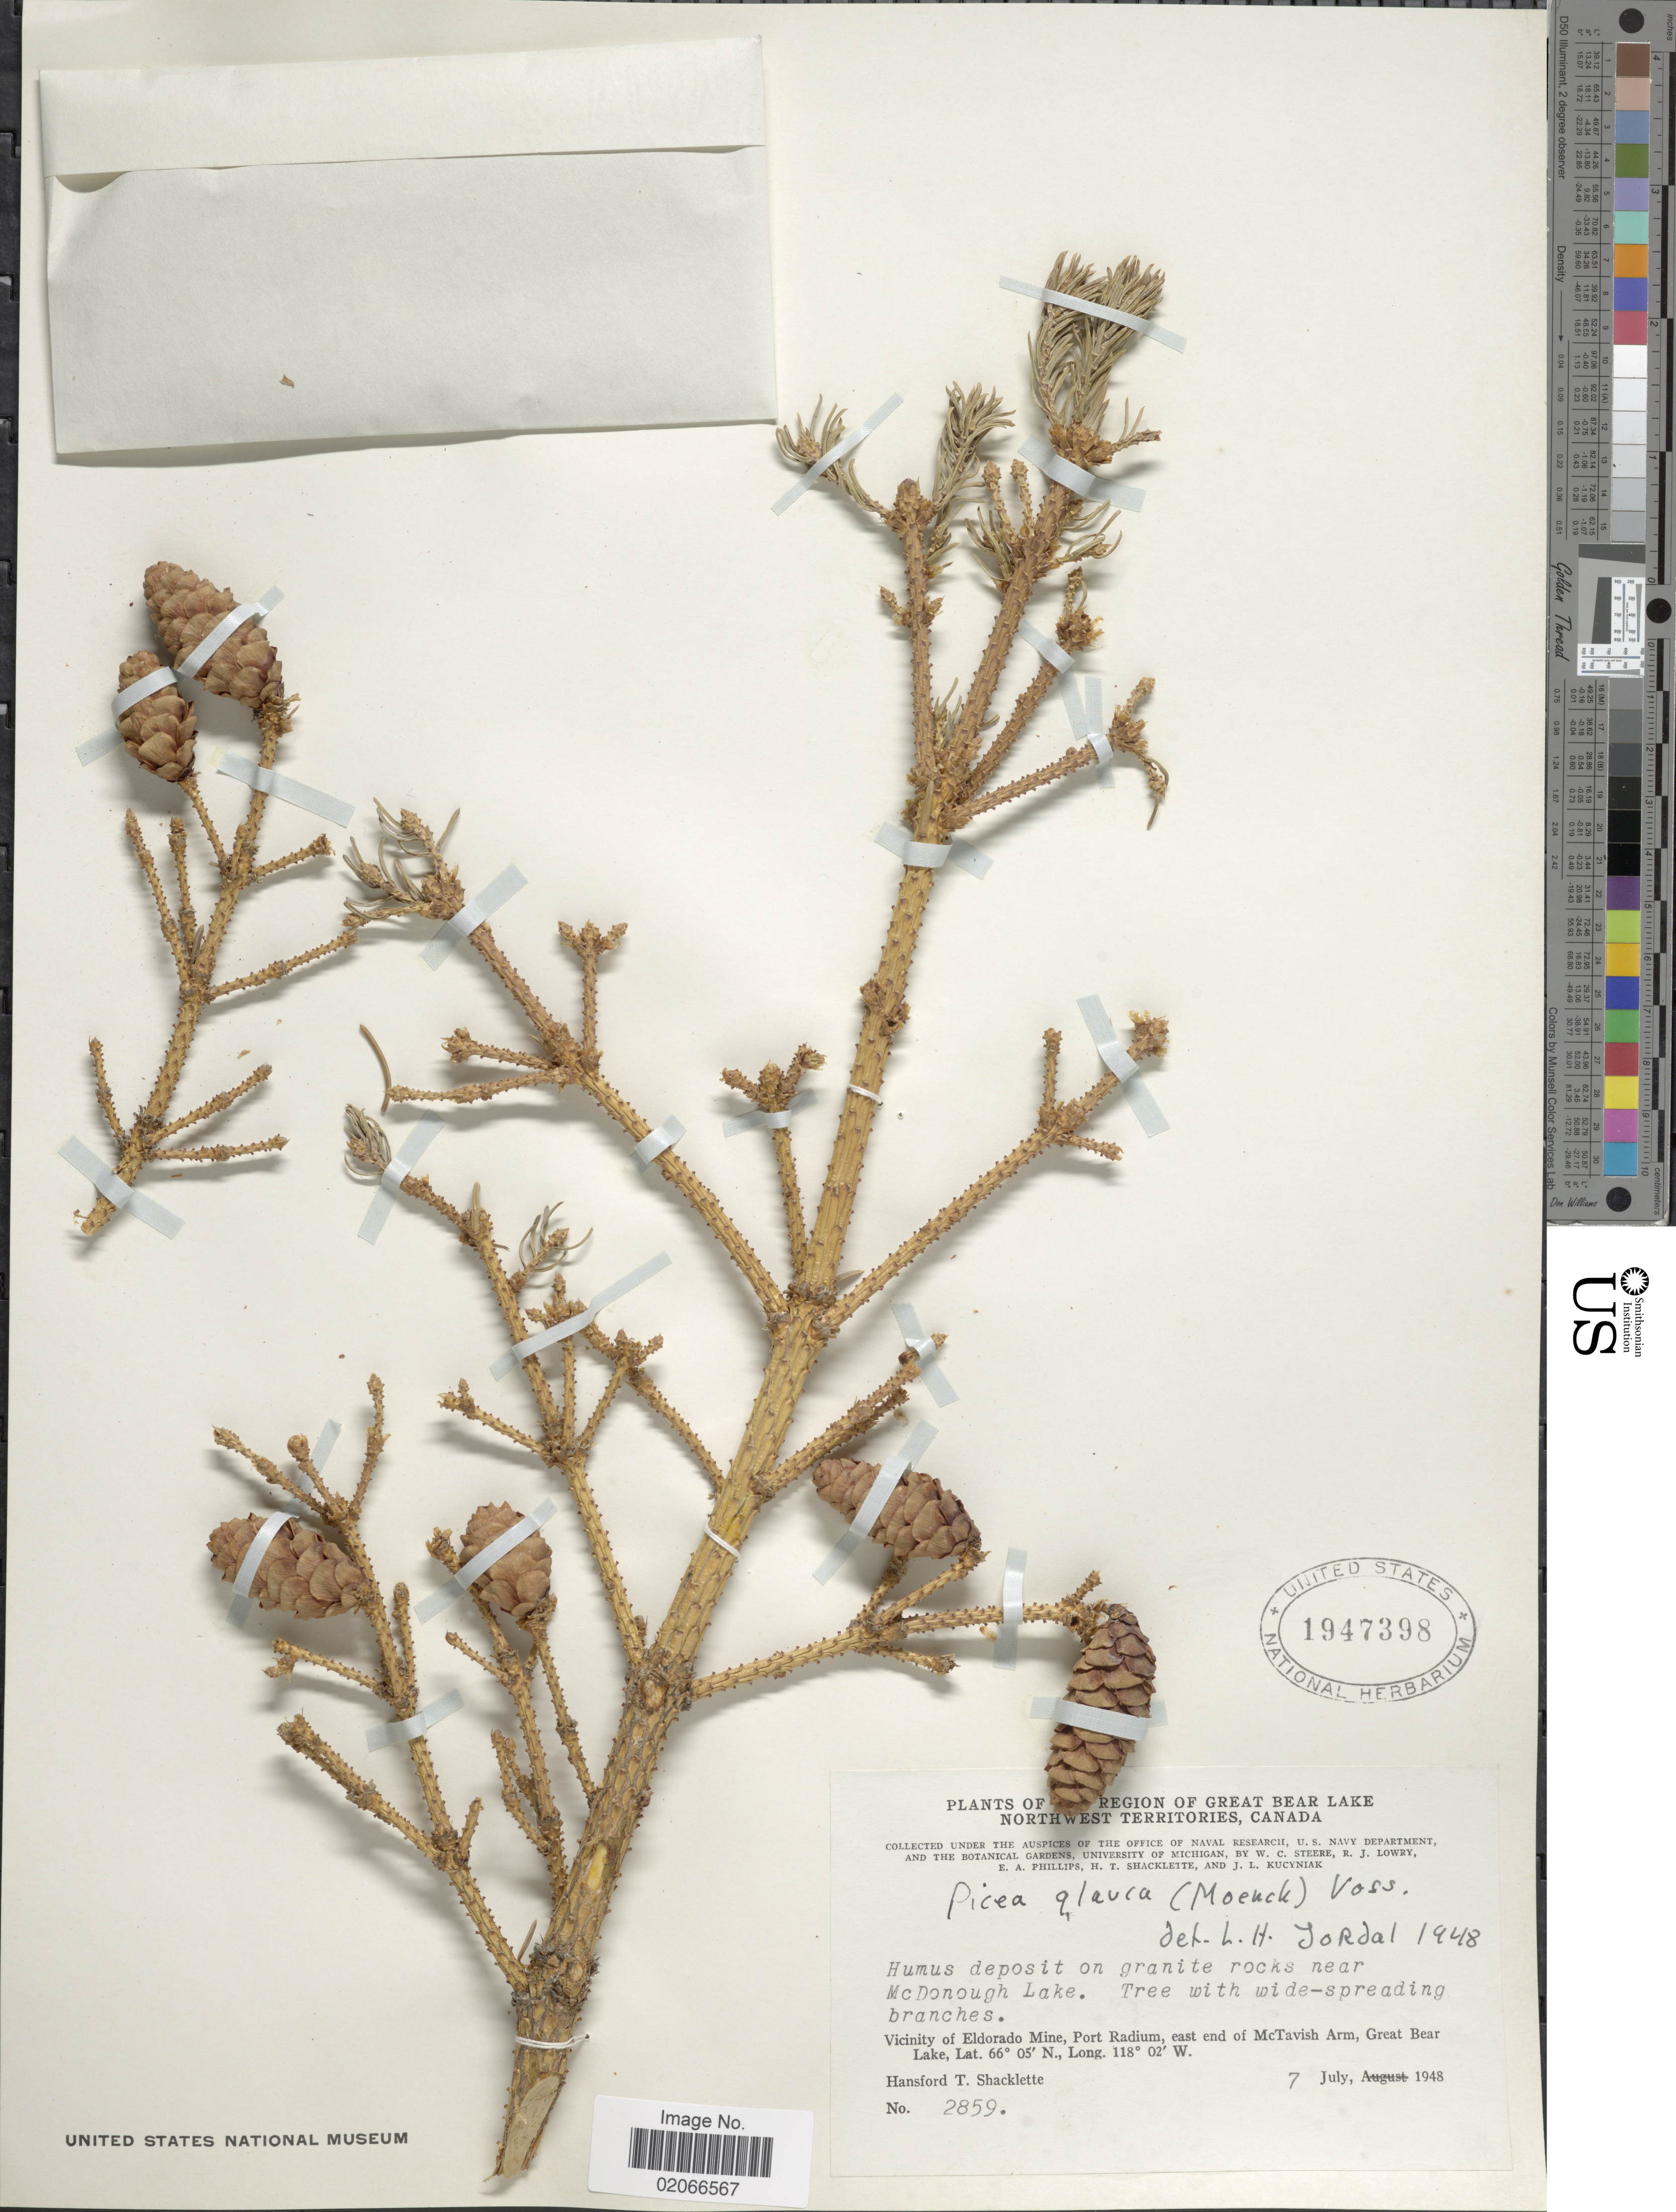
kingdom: Plantae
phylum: Tracheophyta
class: Pinopsida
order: Pinales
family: Pinaceae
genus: Picea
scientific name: Picea glauca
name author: (Moench) Voss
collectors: H. Schacklette, W. C. Steere, R. Lowry, E. Phillips & J. Kucyniak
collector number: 2859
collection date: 1948-07-07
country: Canada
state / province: Northwest Territories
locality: Region of Great Bear Lake, on granite rocks near McDonough Lake, vicinity of Eldorado Mine, Port Radium, east end of McTavish Arm, Great Bear Lake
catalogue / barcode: US 1947398